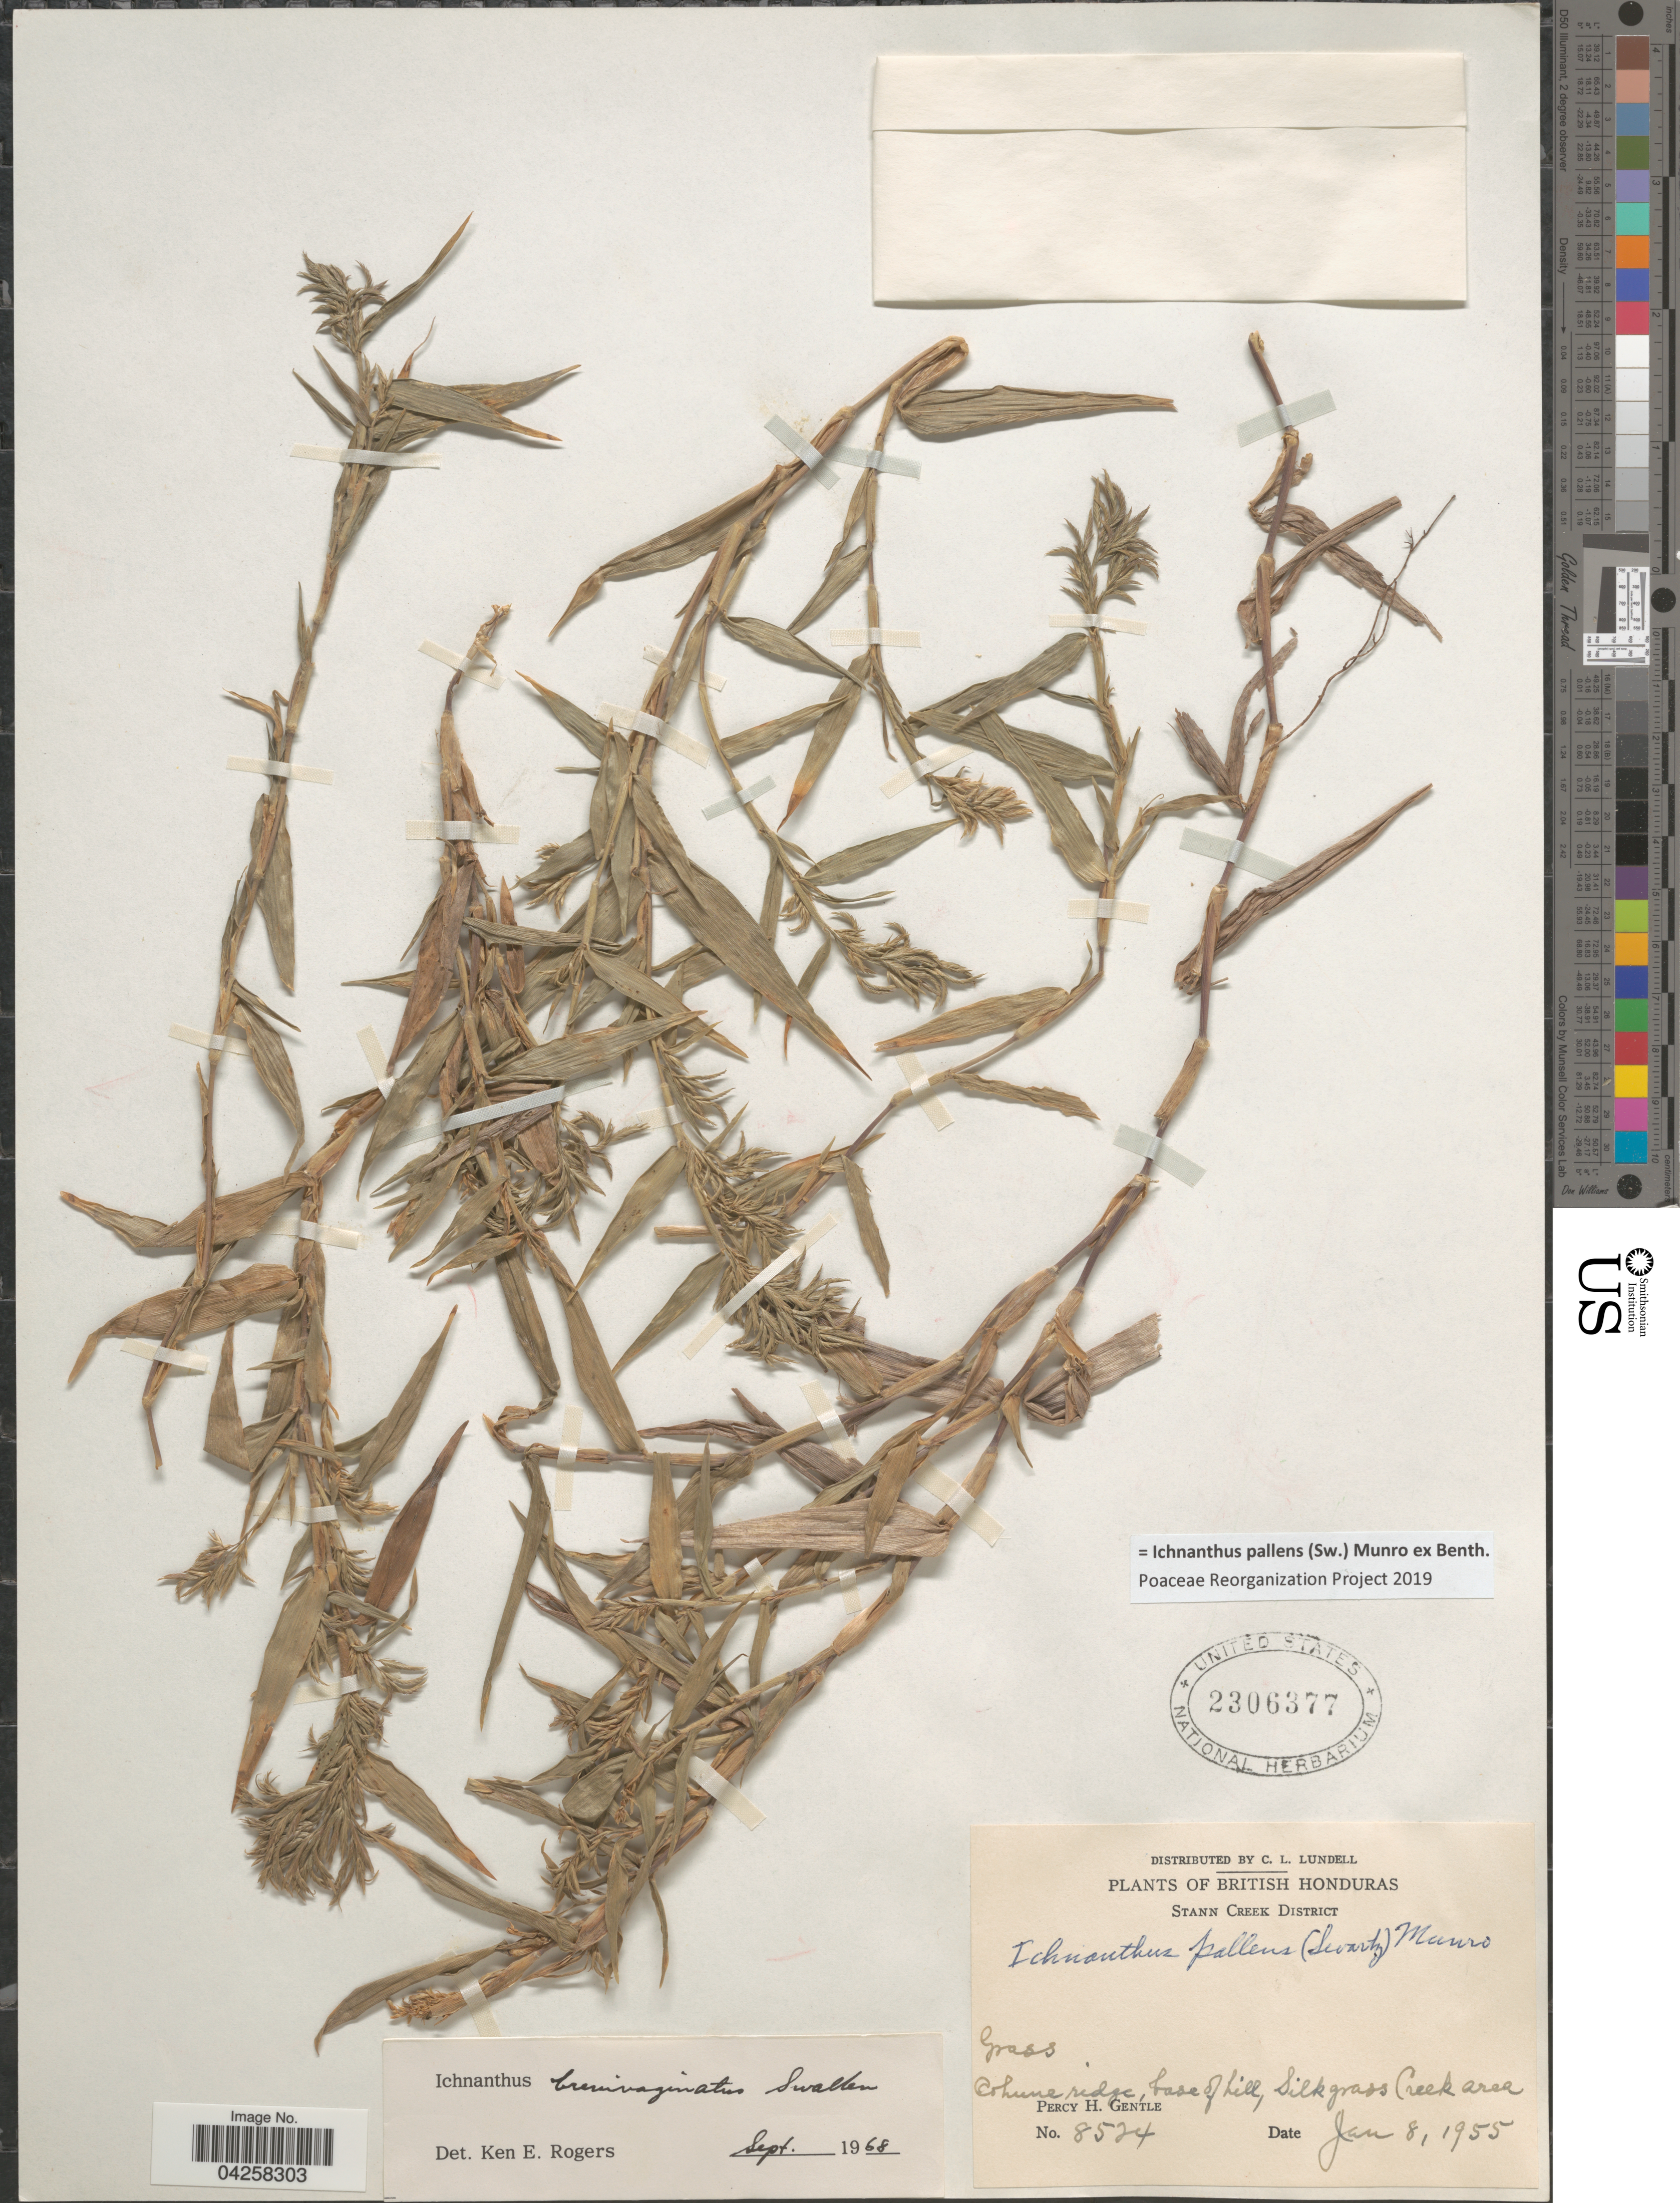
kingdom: Plantae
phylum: Tracheophyta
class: Liliopsida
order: Poales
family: Poaceae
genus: Ichnanthus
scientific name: Ichnanthus pallens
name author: (Sw.) Munro ex Benth.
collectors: P. H. Gentle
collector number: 8524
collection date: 1955-01-08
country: Belize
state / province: Stann Creek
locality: British Honduras. Stann Creek District. Cohune ridge, base of hill, Silk grass Creek area.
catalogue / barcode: US 2306377